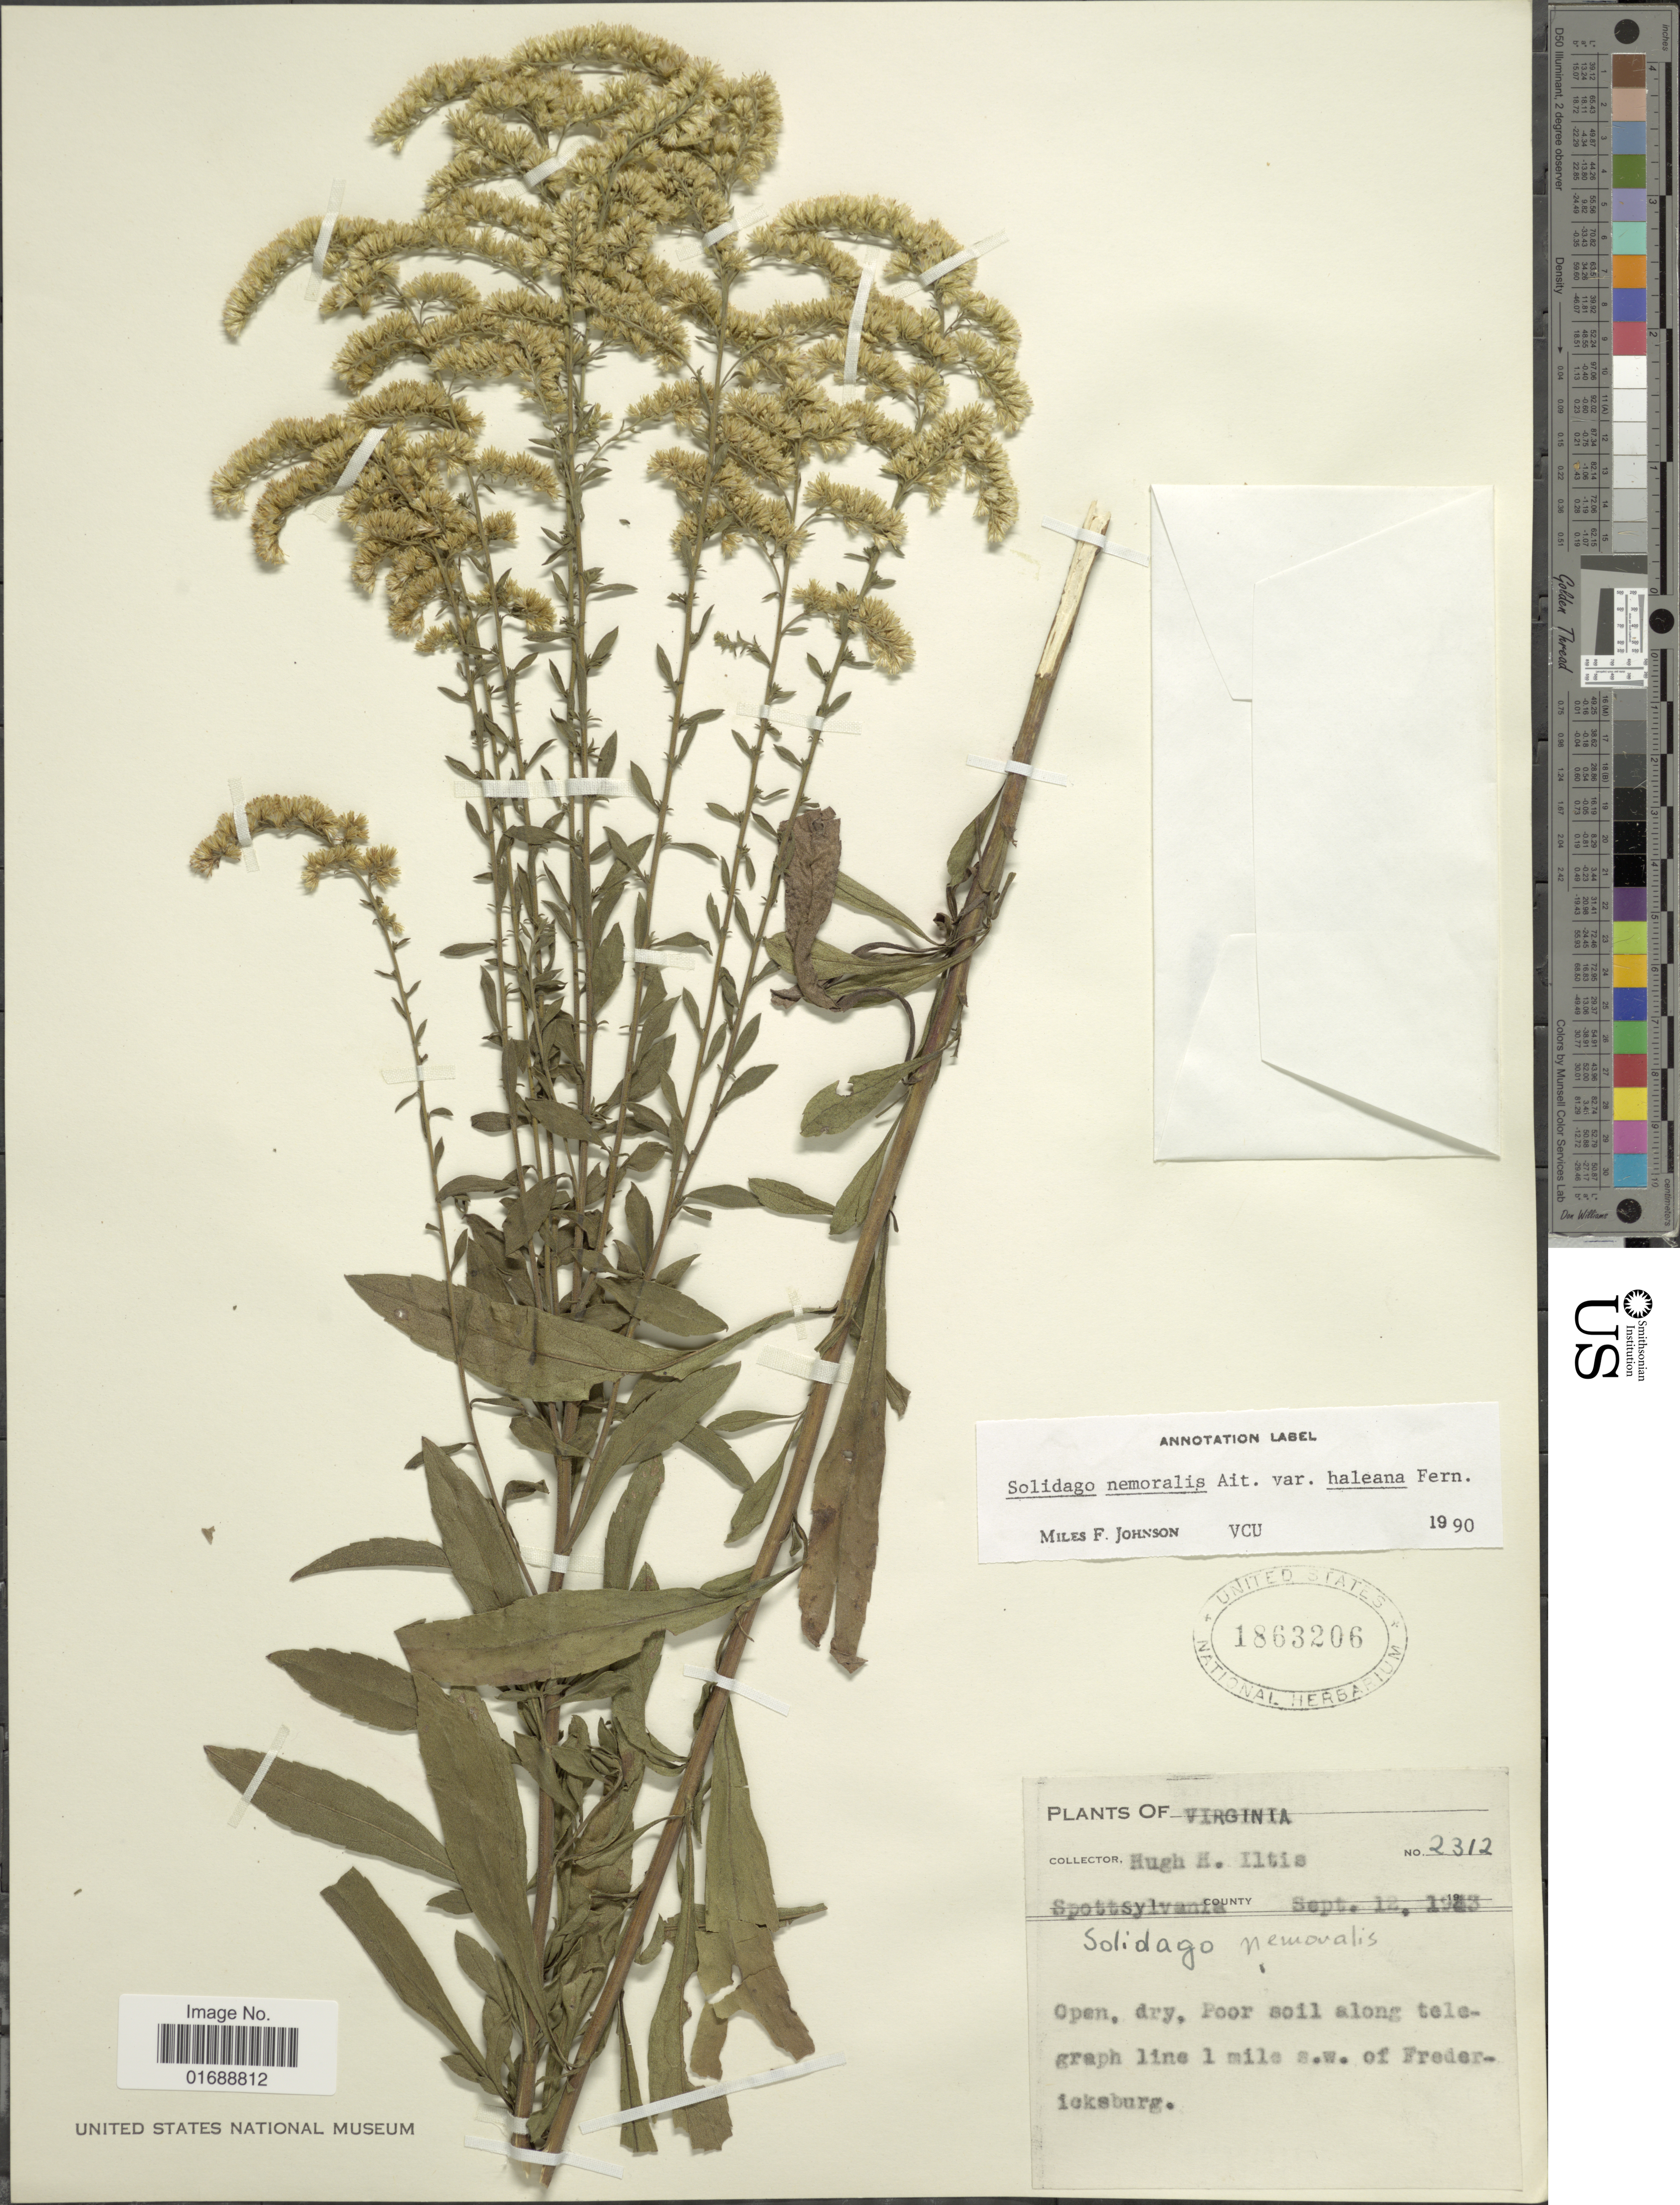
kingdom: Plantae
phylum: Tracheophyta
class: Magnoliopsida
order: Asterales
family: Asteraceae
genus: Solidago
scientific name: Solidago nemoralis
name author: Aiton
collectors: H. H. Iltis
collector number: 2312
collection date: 1923-09-12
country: United States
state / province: Virginia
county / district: City of Fredericksburg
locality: Poor soil along telegraph line 1 mile s.w. of Fredericksburg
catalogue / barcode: US 1863206